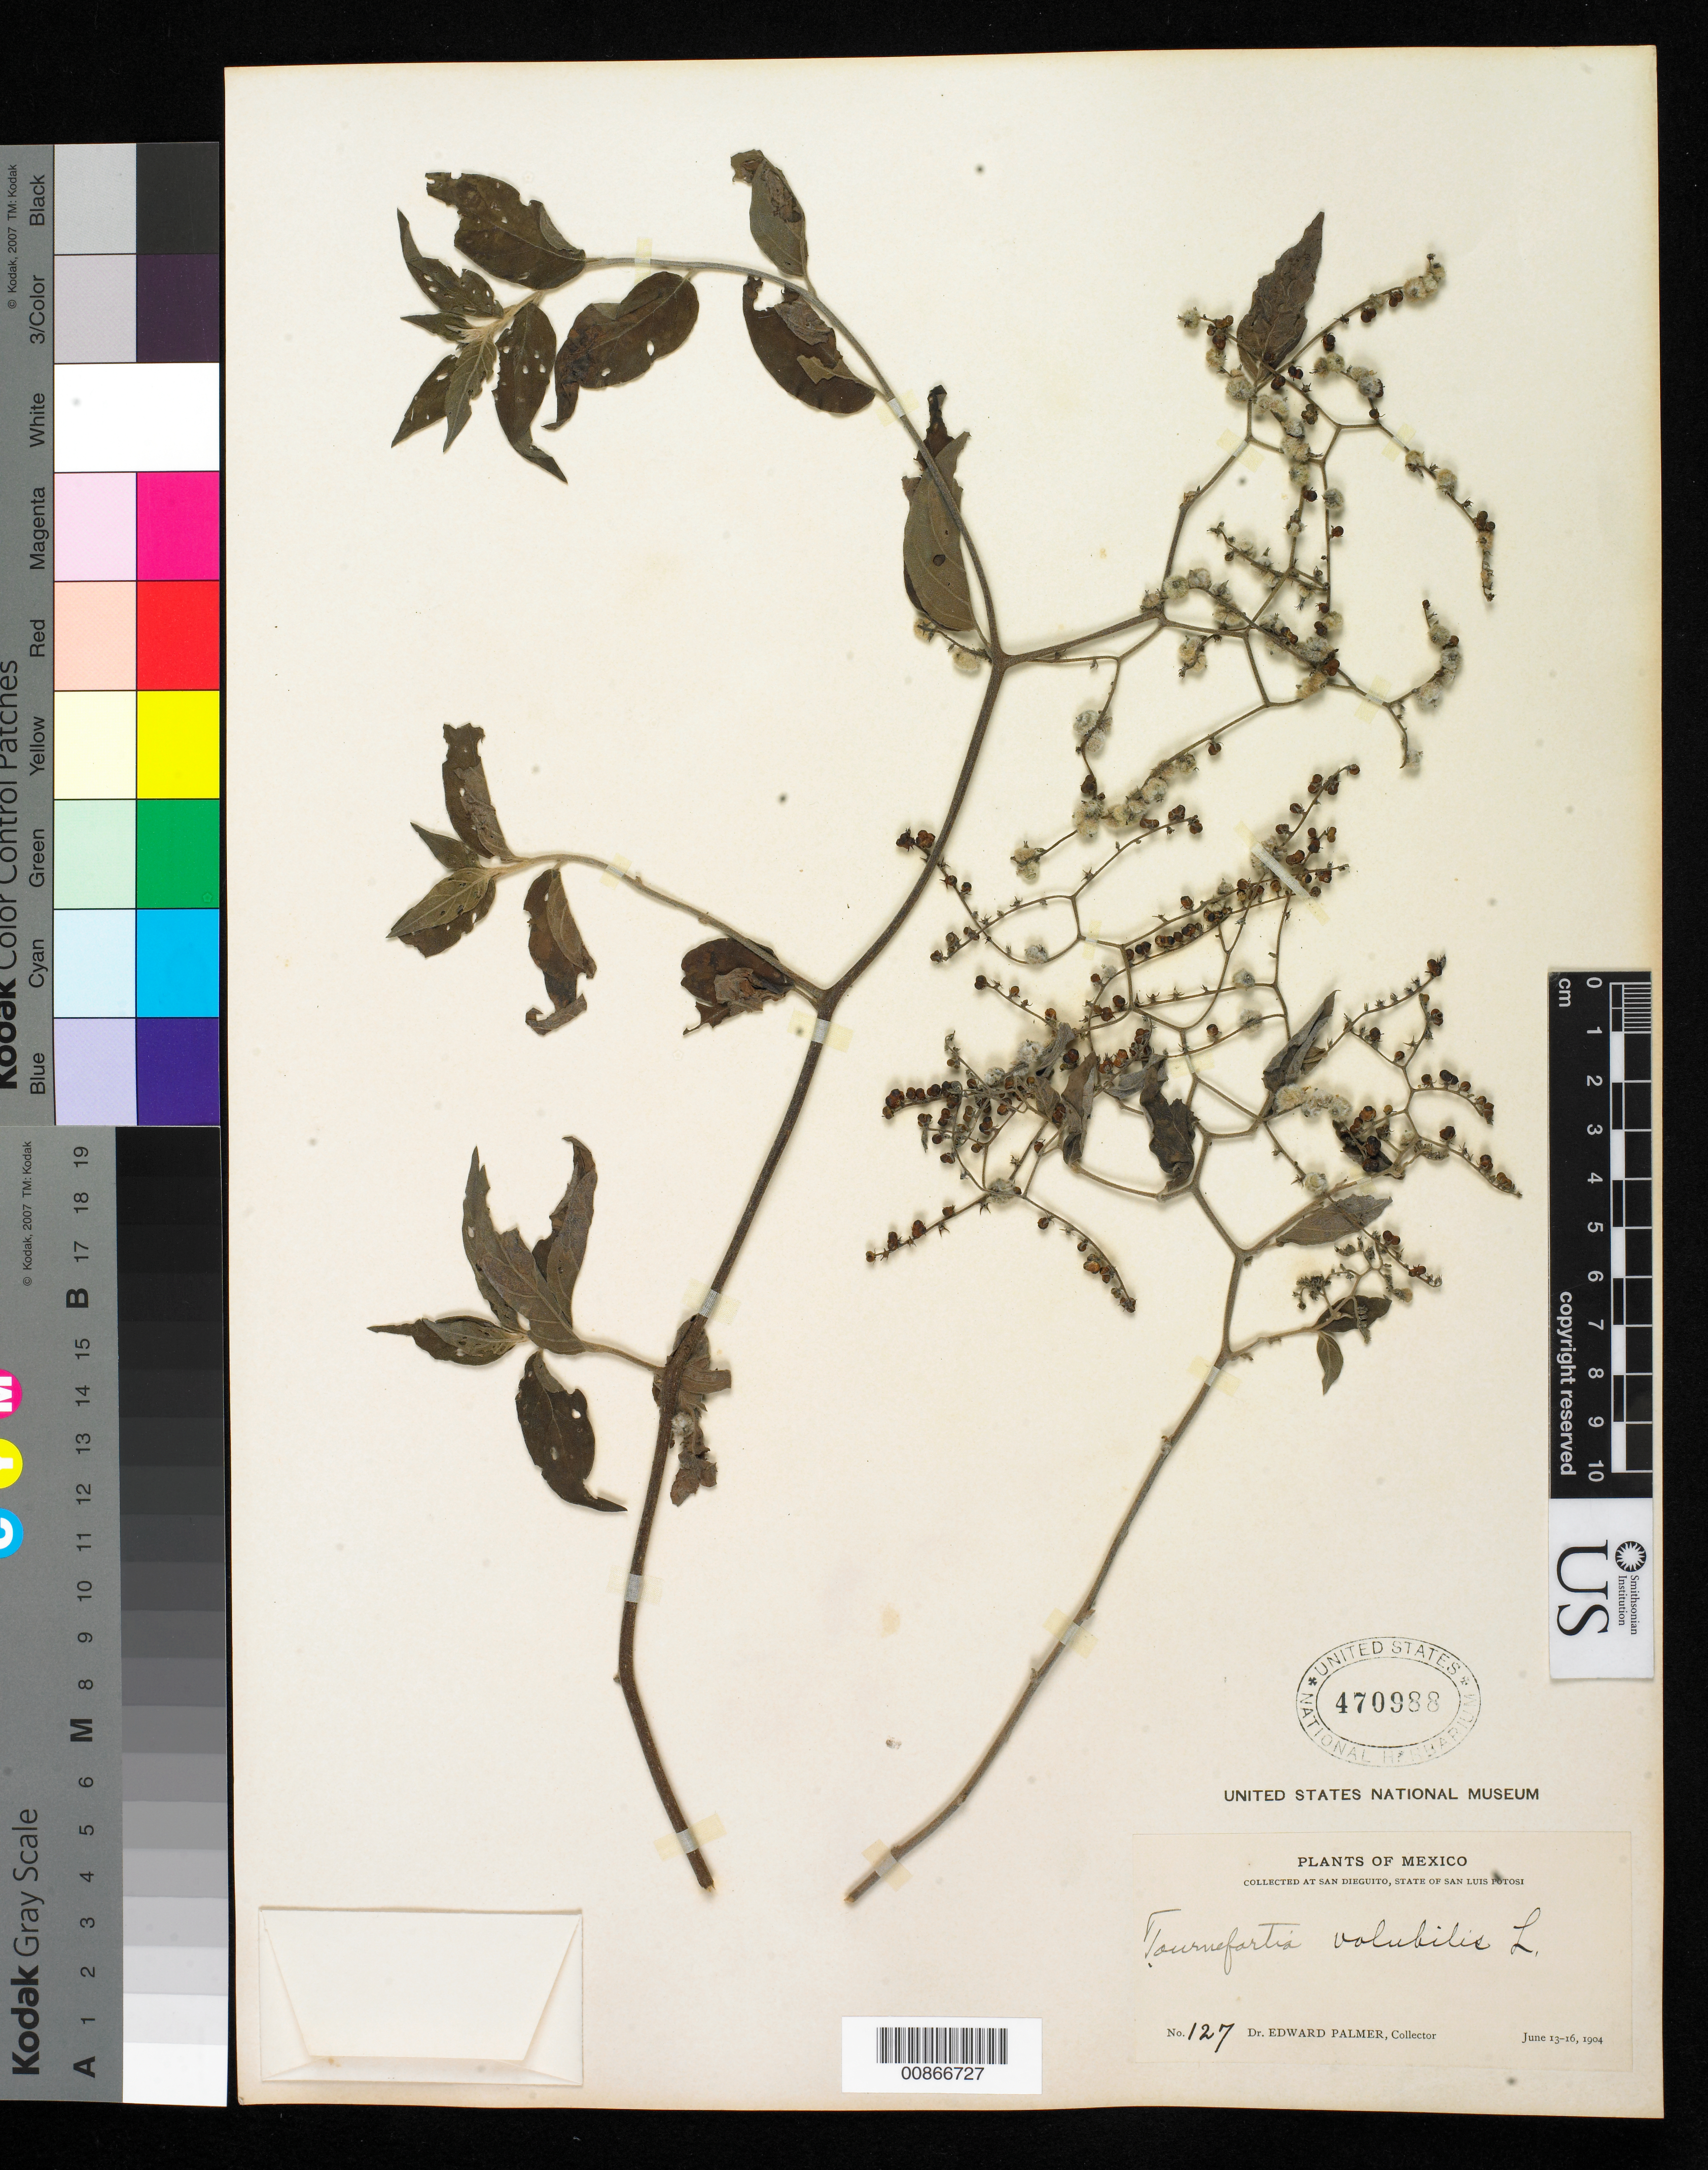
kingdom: Plantae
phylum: Tracheophyta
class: Magnoliopsida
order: Boraginales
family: Heliotropiaceae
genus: Myriopus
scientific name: Myriopus volubilis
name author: (L.) Small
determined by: Feuillet, C.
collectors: E. Palmer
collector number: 127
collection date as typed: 13 Jun 1904 to 16 Jun 1904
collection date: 1904-06-13/1904-06-16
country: Mexico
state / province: San Luis Potosí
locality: San Dieguito, San Luis Potosí.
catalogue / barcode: US 470988